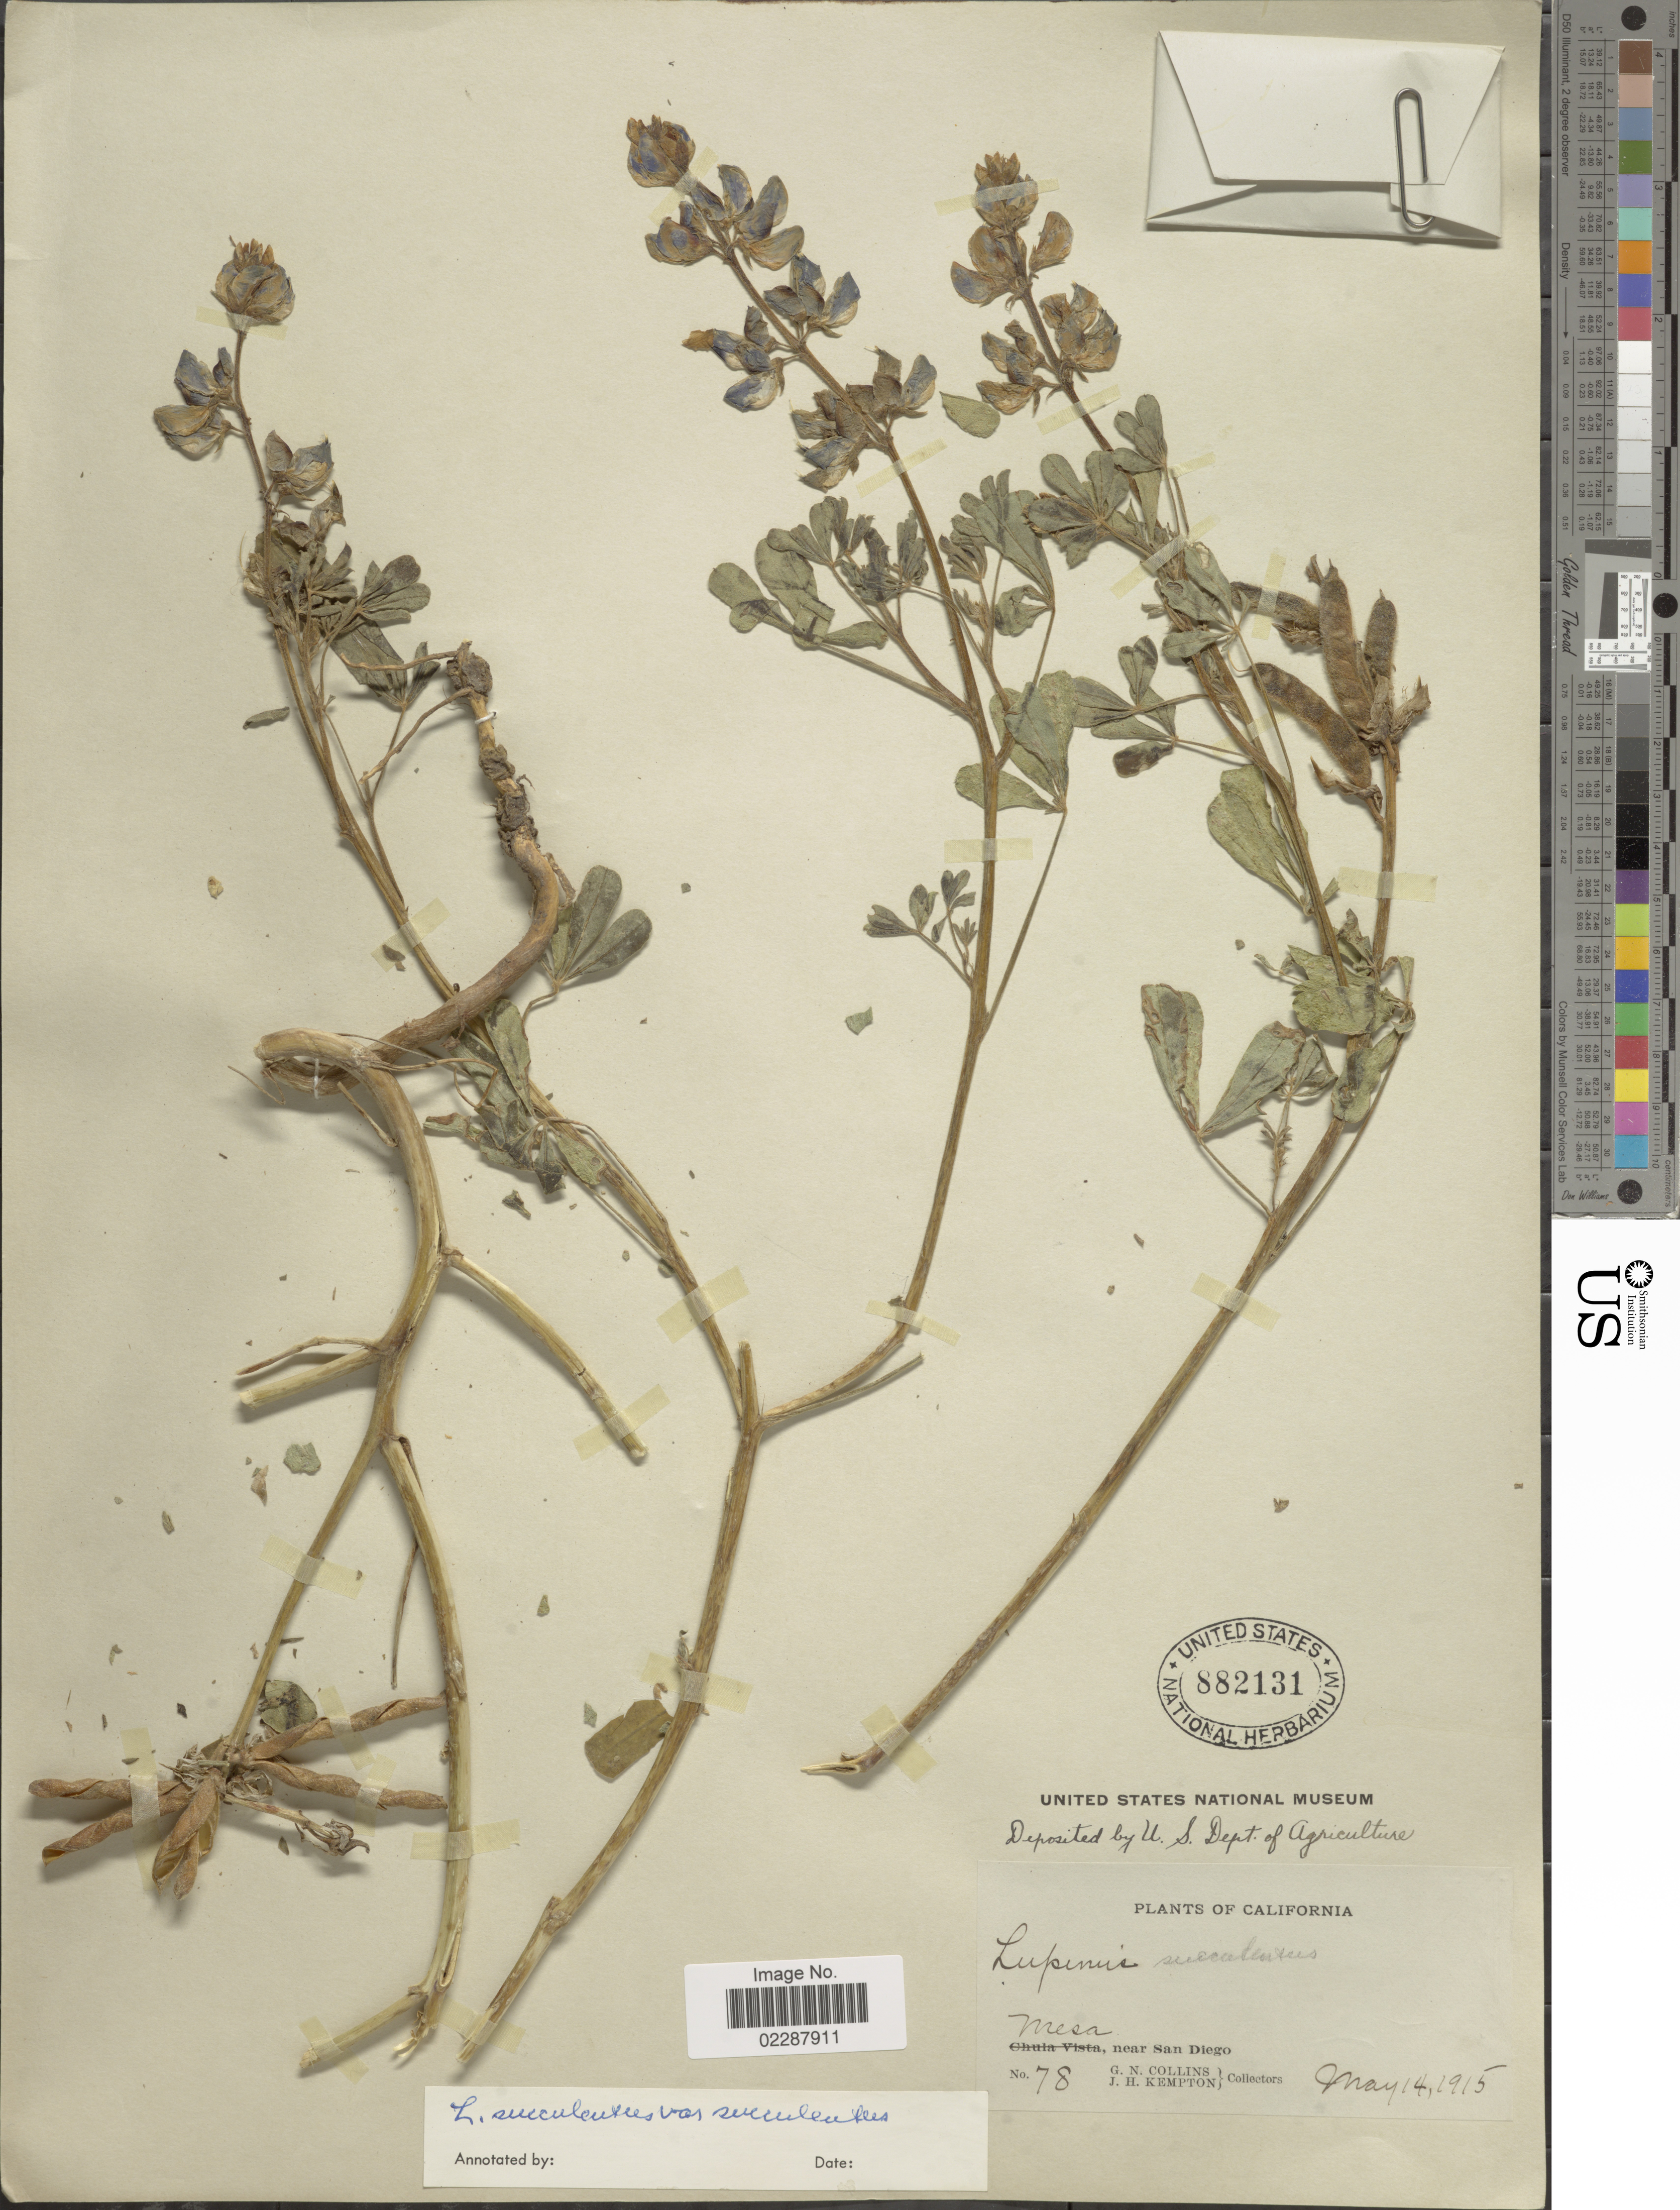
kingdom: Plantae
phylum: Tracheophyta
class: Magnoliopsida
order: Fabales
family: Fabaceae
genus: Lupinus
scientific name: Lupinus succulentus var. succulentus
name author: Douglas ex K. Koch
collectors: G. Collins & J. H. Kempton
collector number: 78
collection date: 1915-05-14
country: United States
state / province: California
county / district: San Diego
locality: Mesa, near San Diego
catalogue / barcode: US 882131